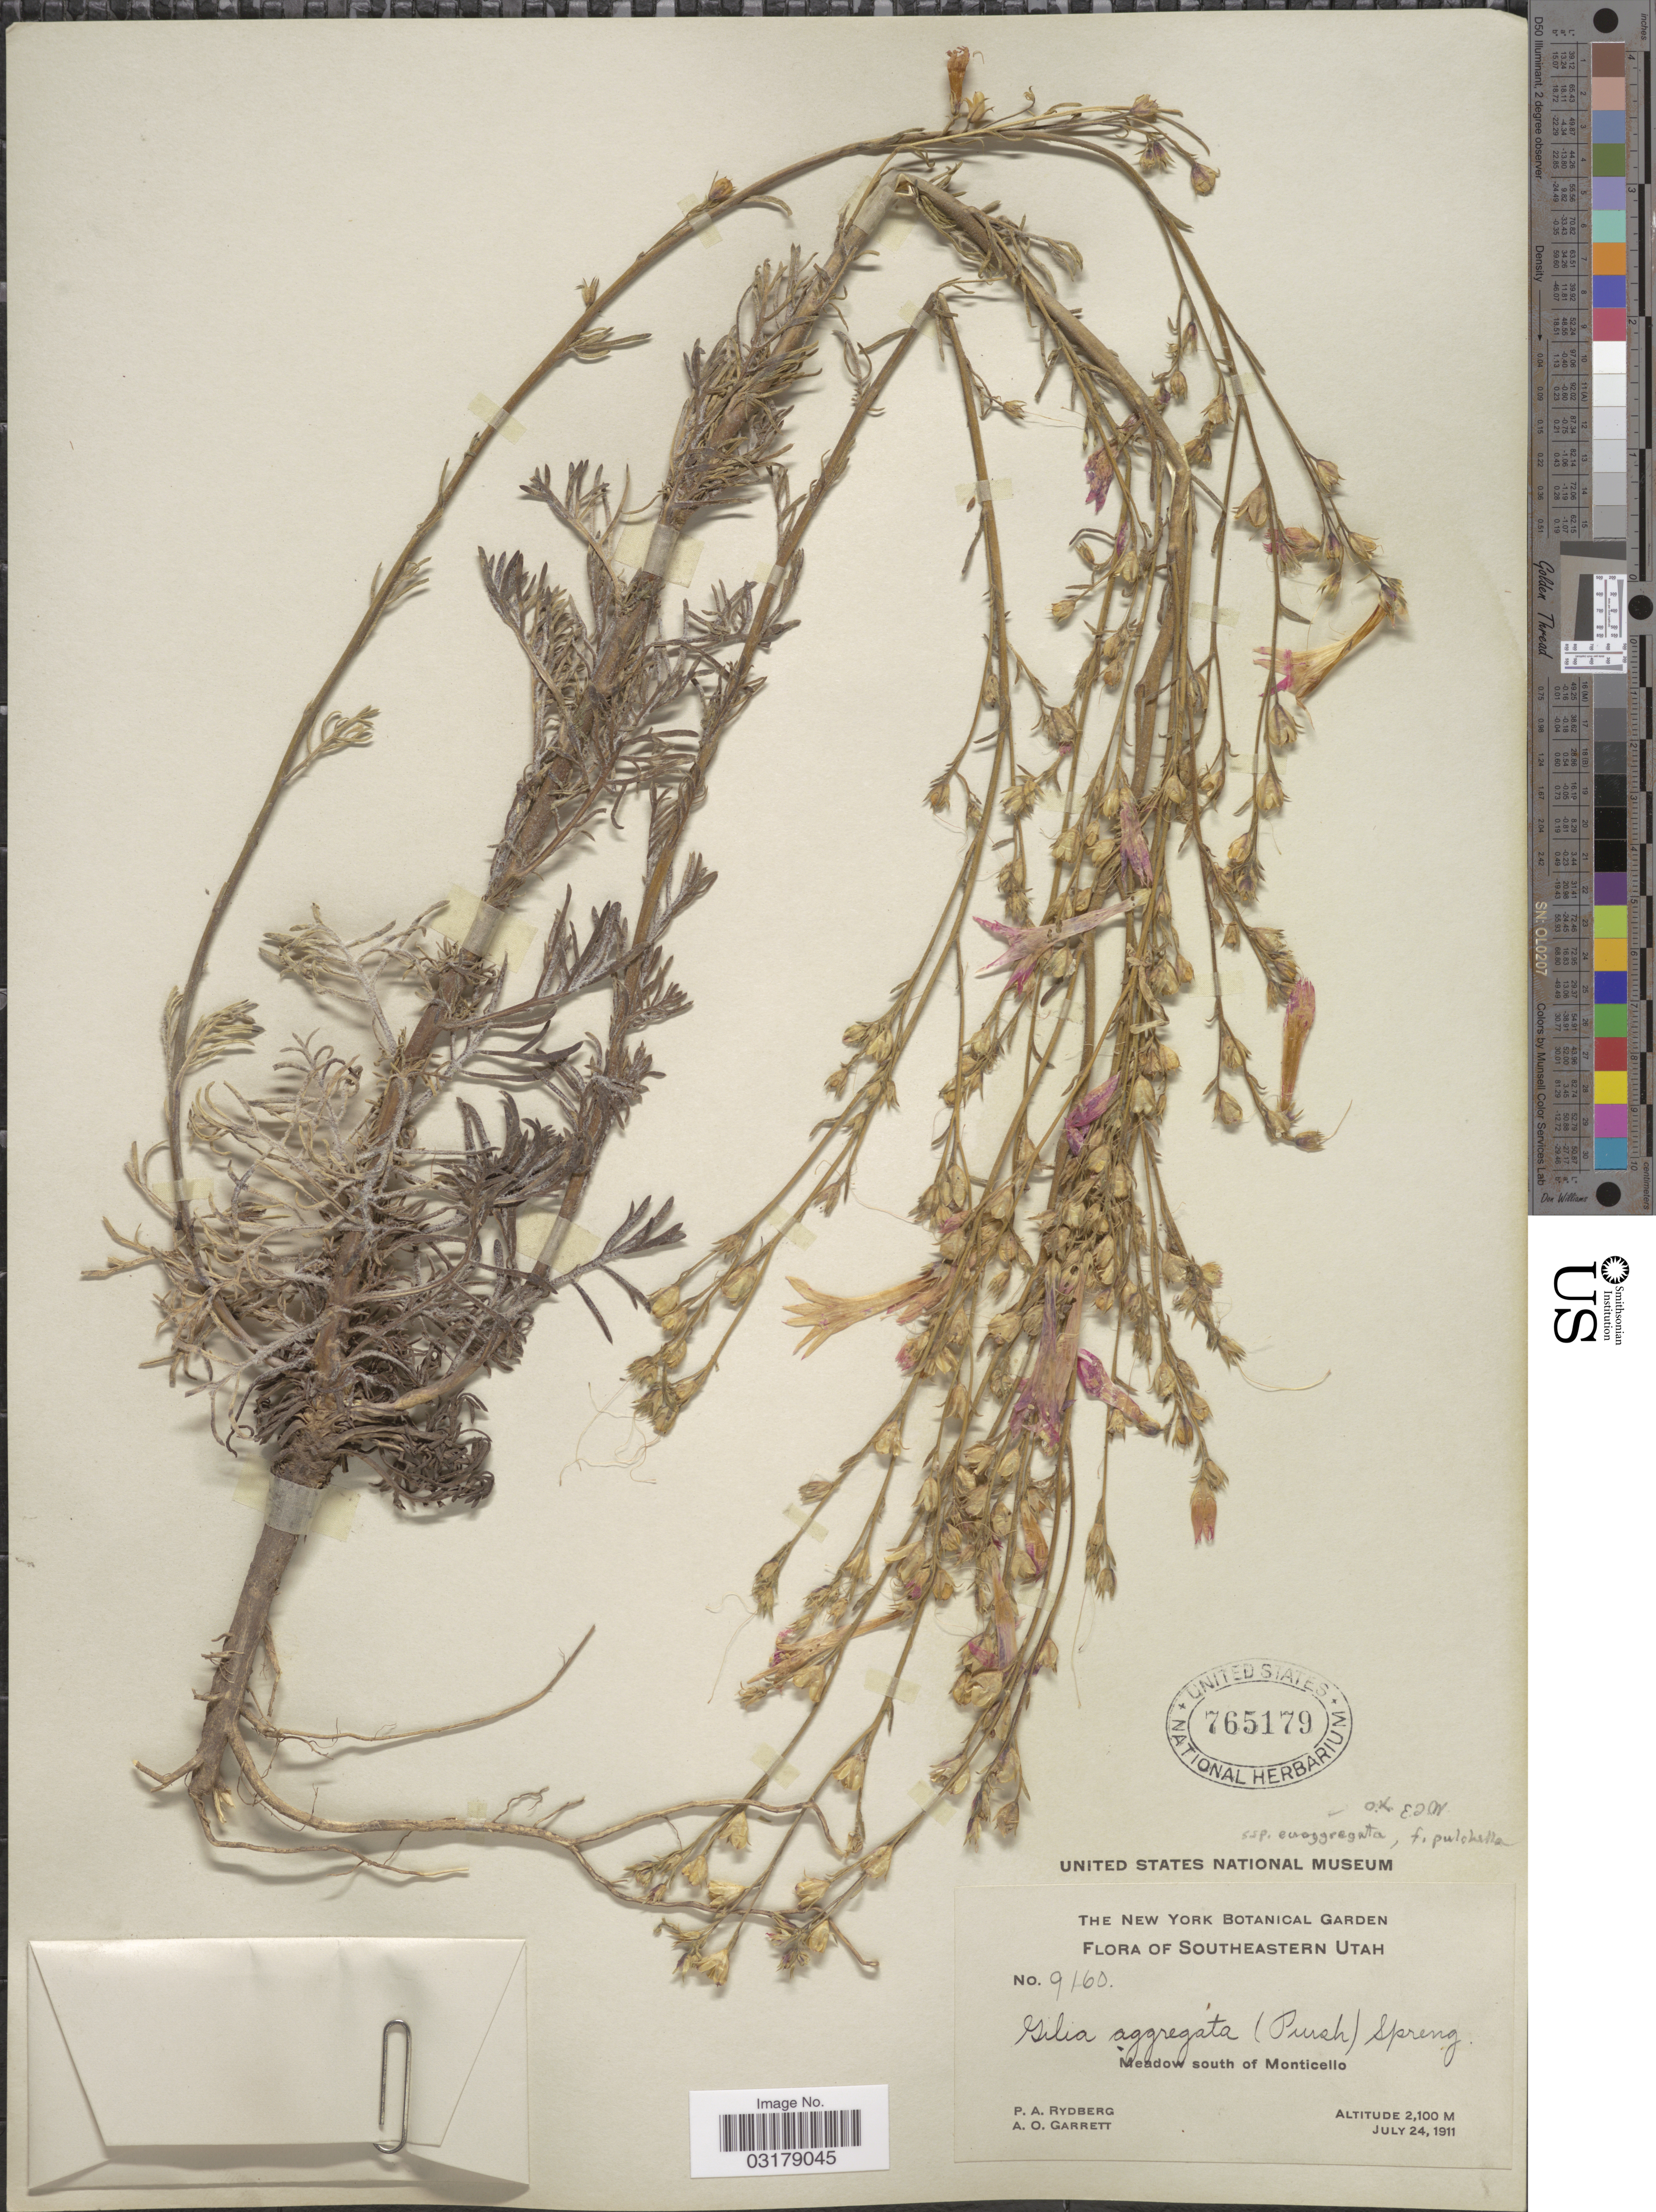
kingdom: Plantae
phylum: Tracheophyta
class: Magnoliopsida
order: Ericales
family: Polemoniaceae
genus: Ipomopsis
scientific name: Ipomopsis aggregata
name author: (Pursh) V.E. Grant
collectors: P. A. Rydberg & A. O. Garrett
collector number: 9160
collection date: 1911-07-24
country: United States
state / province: Utah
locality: Southeastern Utah. Meadow south of Monticello.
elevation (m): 2100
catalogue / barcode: US 765179